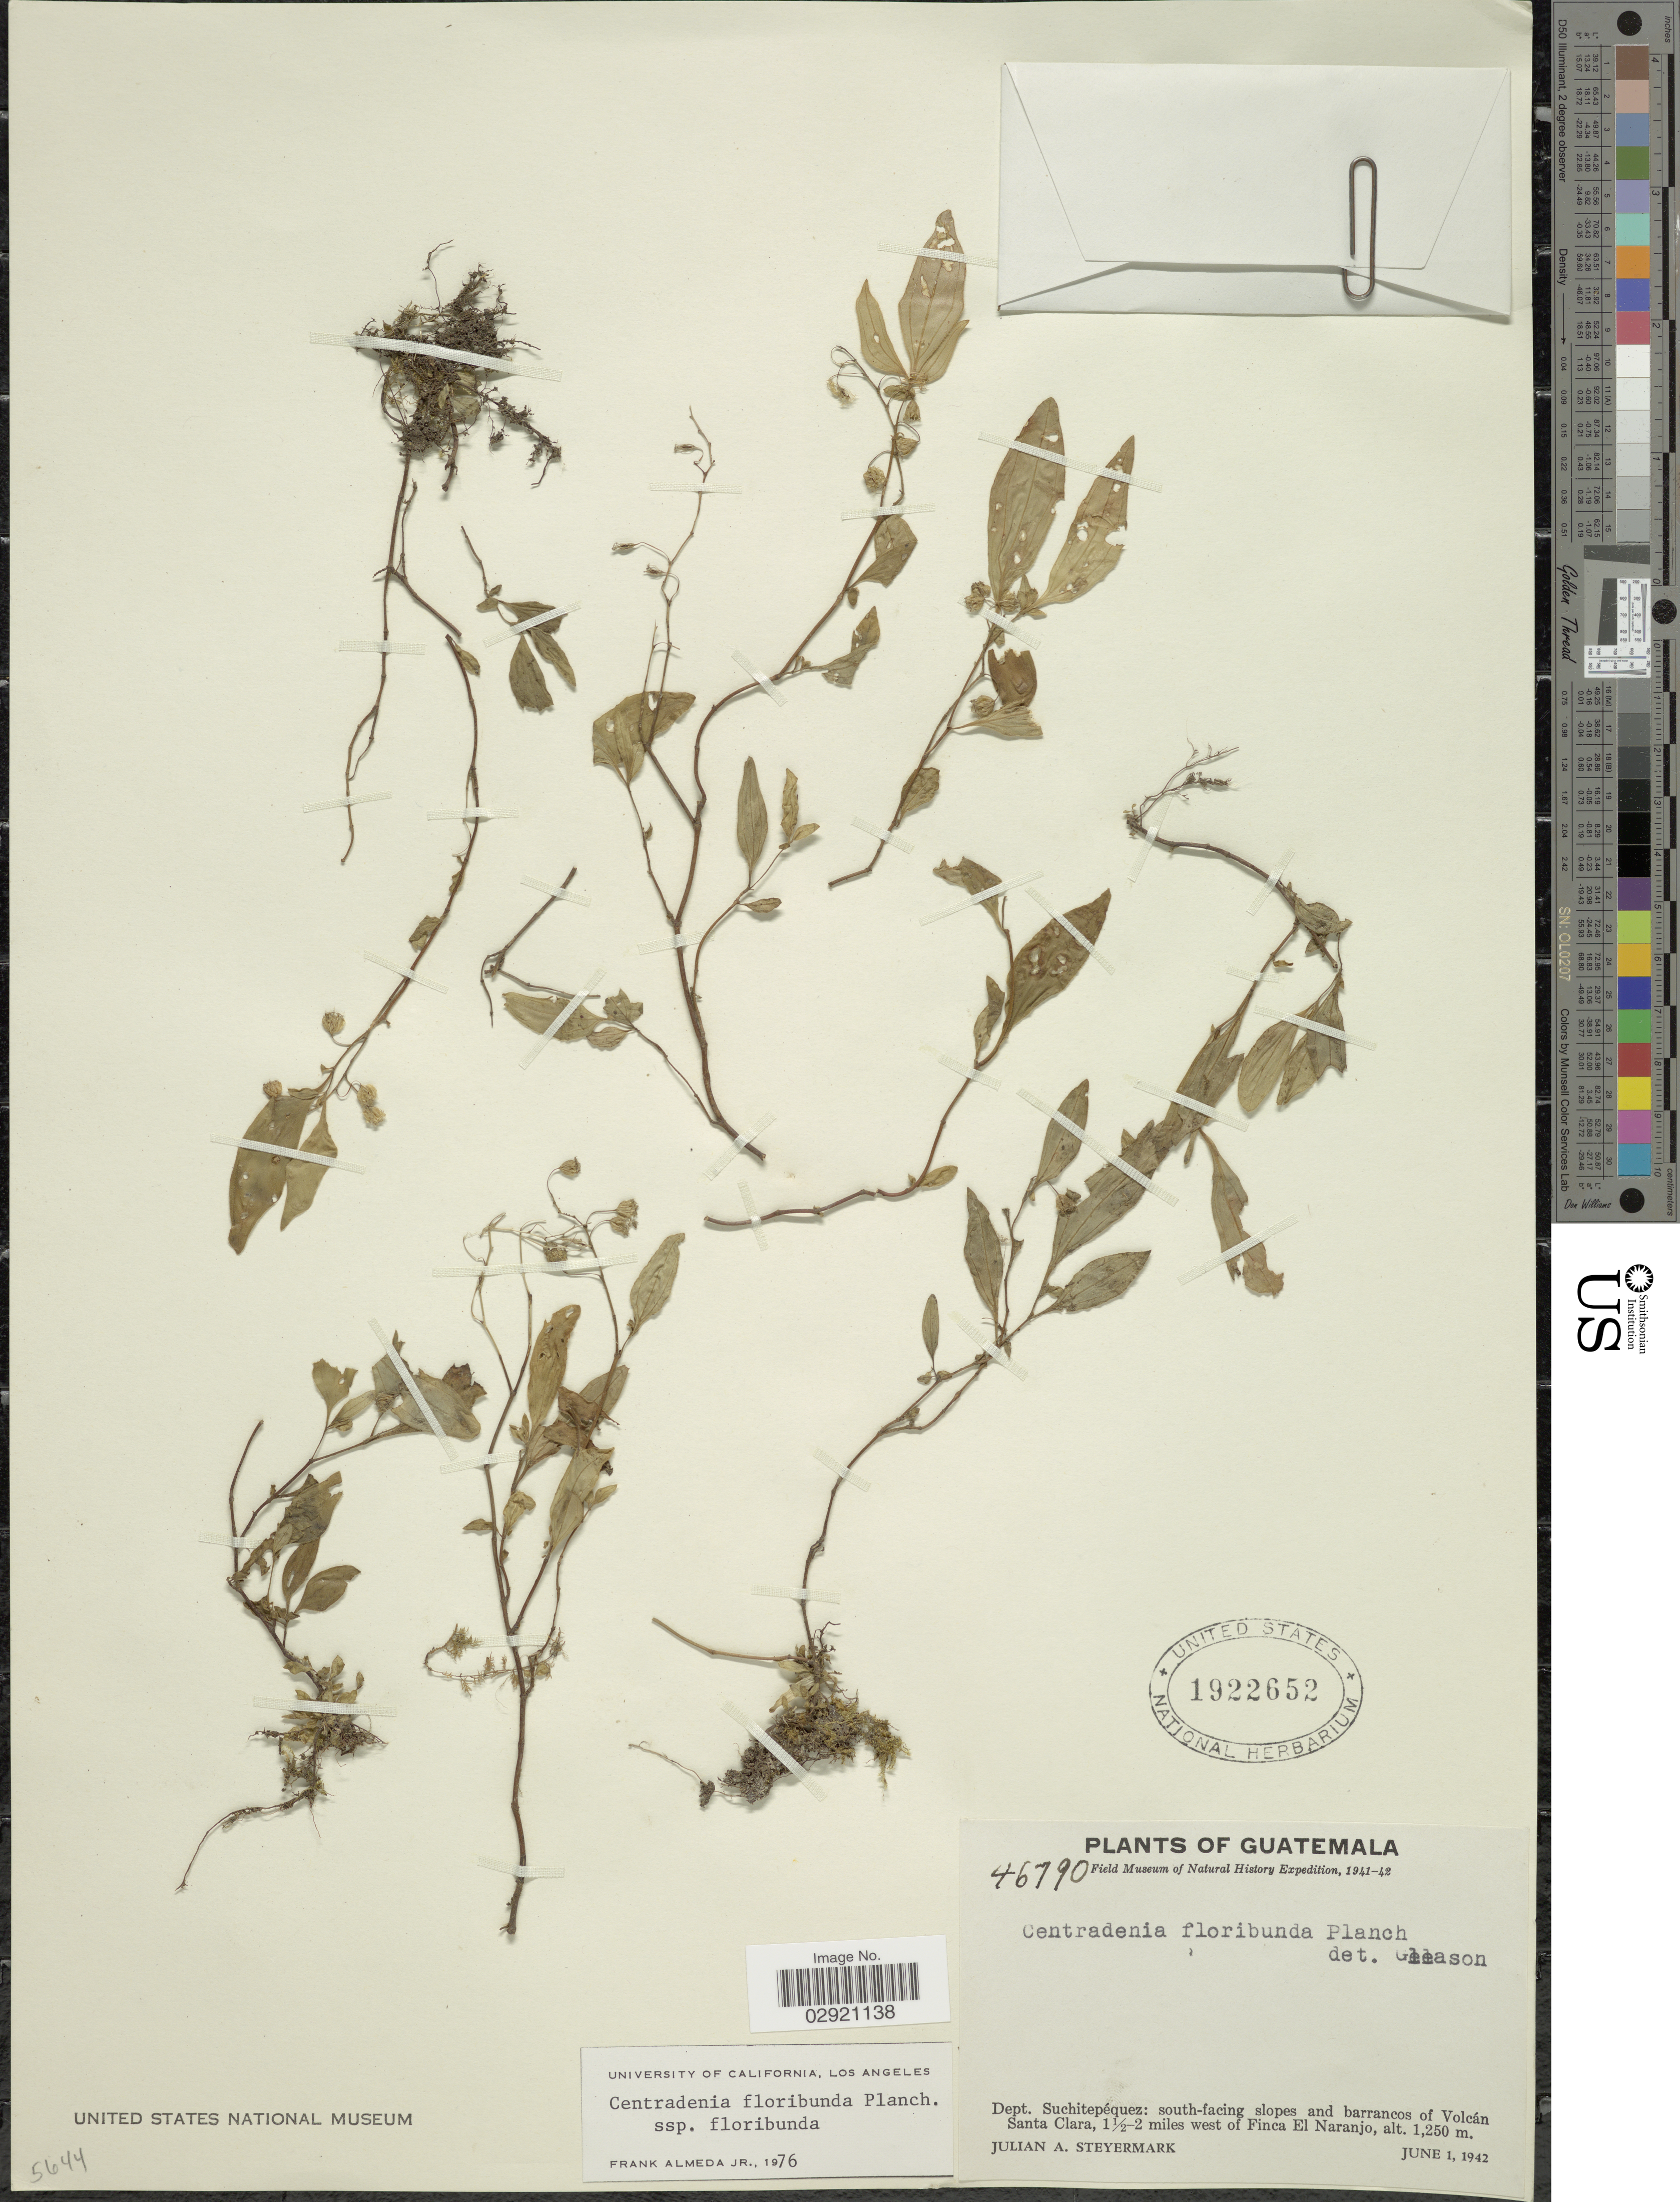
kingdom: Plantae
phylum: Tracheophyta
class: Magnoliopsida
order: Myrtales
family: Melastomataceae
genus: Centradenia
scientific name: Centradenia floribunda subsp. floribunda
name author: Planch.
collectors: J. Steyermark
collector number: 46790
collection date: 1942-06-01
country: Guatemala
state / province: Suchitepéquez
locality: Dept. Suchitepéquez: south-facing slopes and barrancos of Volcán Santa Clara, 1½-2 miles west of Finca El Naranjo.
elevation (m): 1250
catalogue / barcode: US 1922652